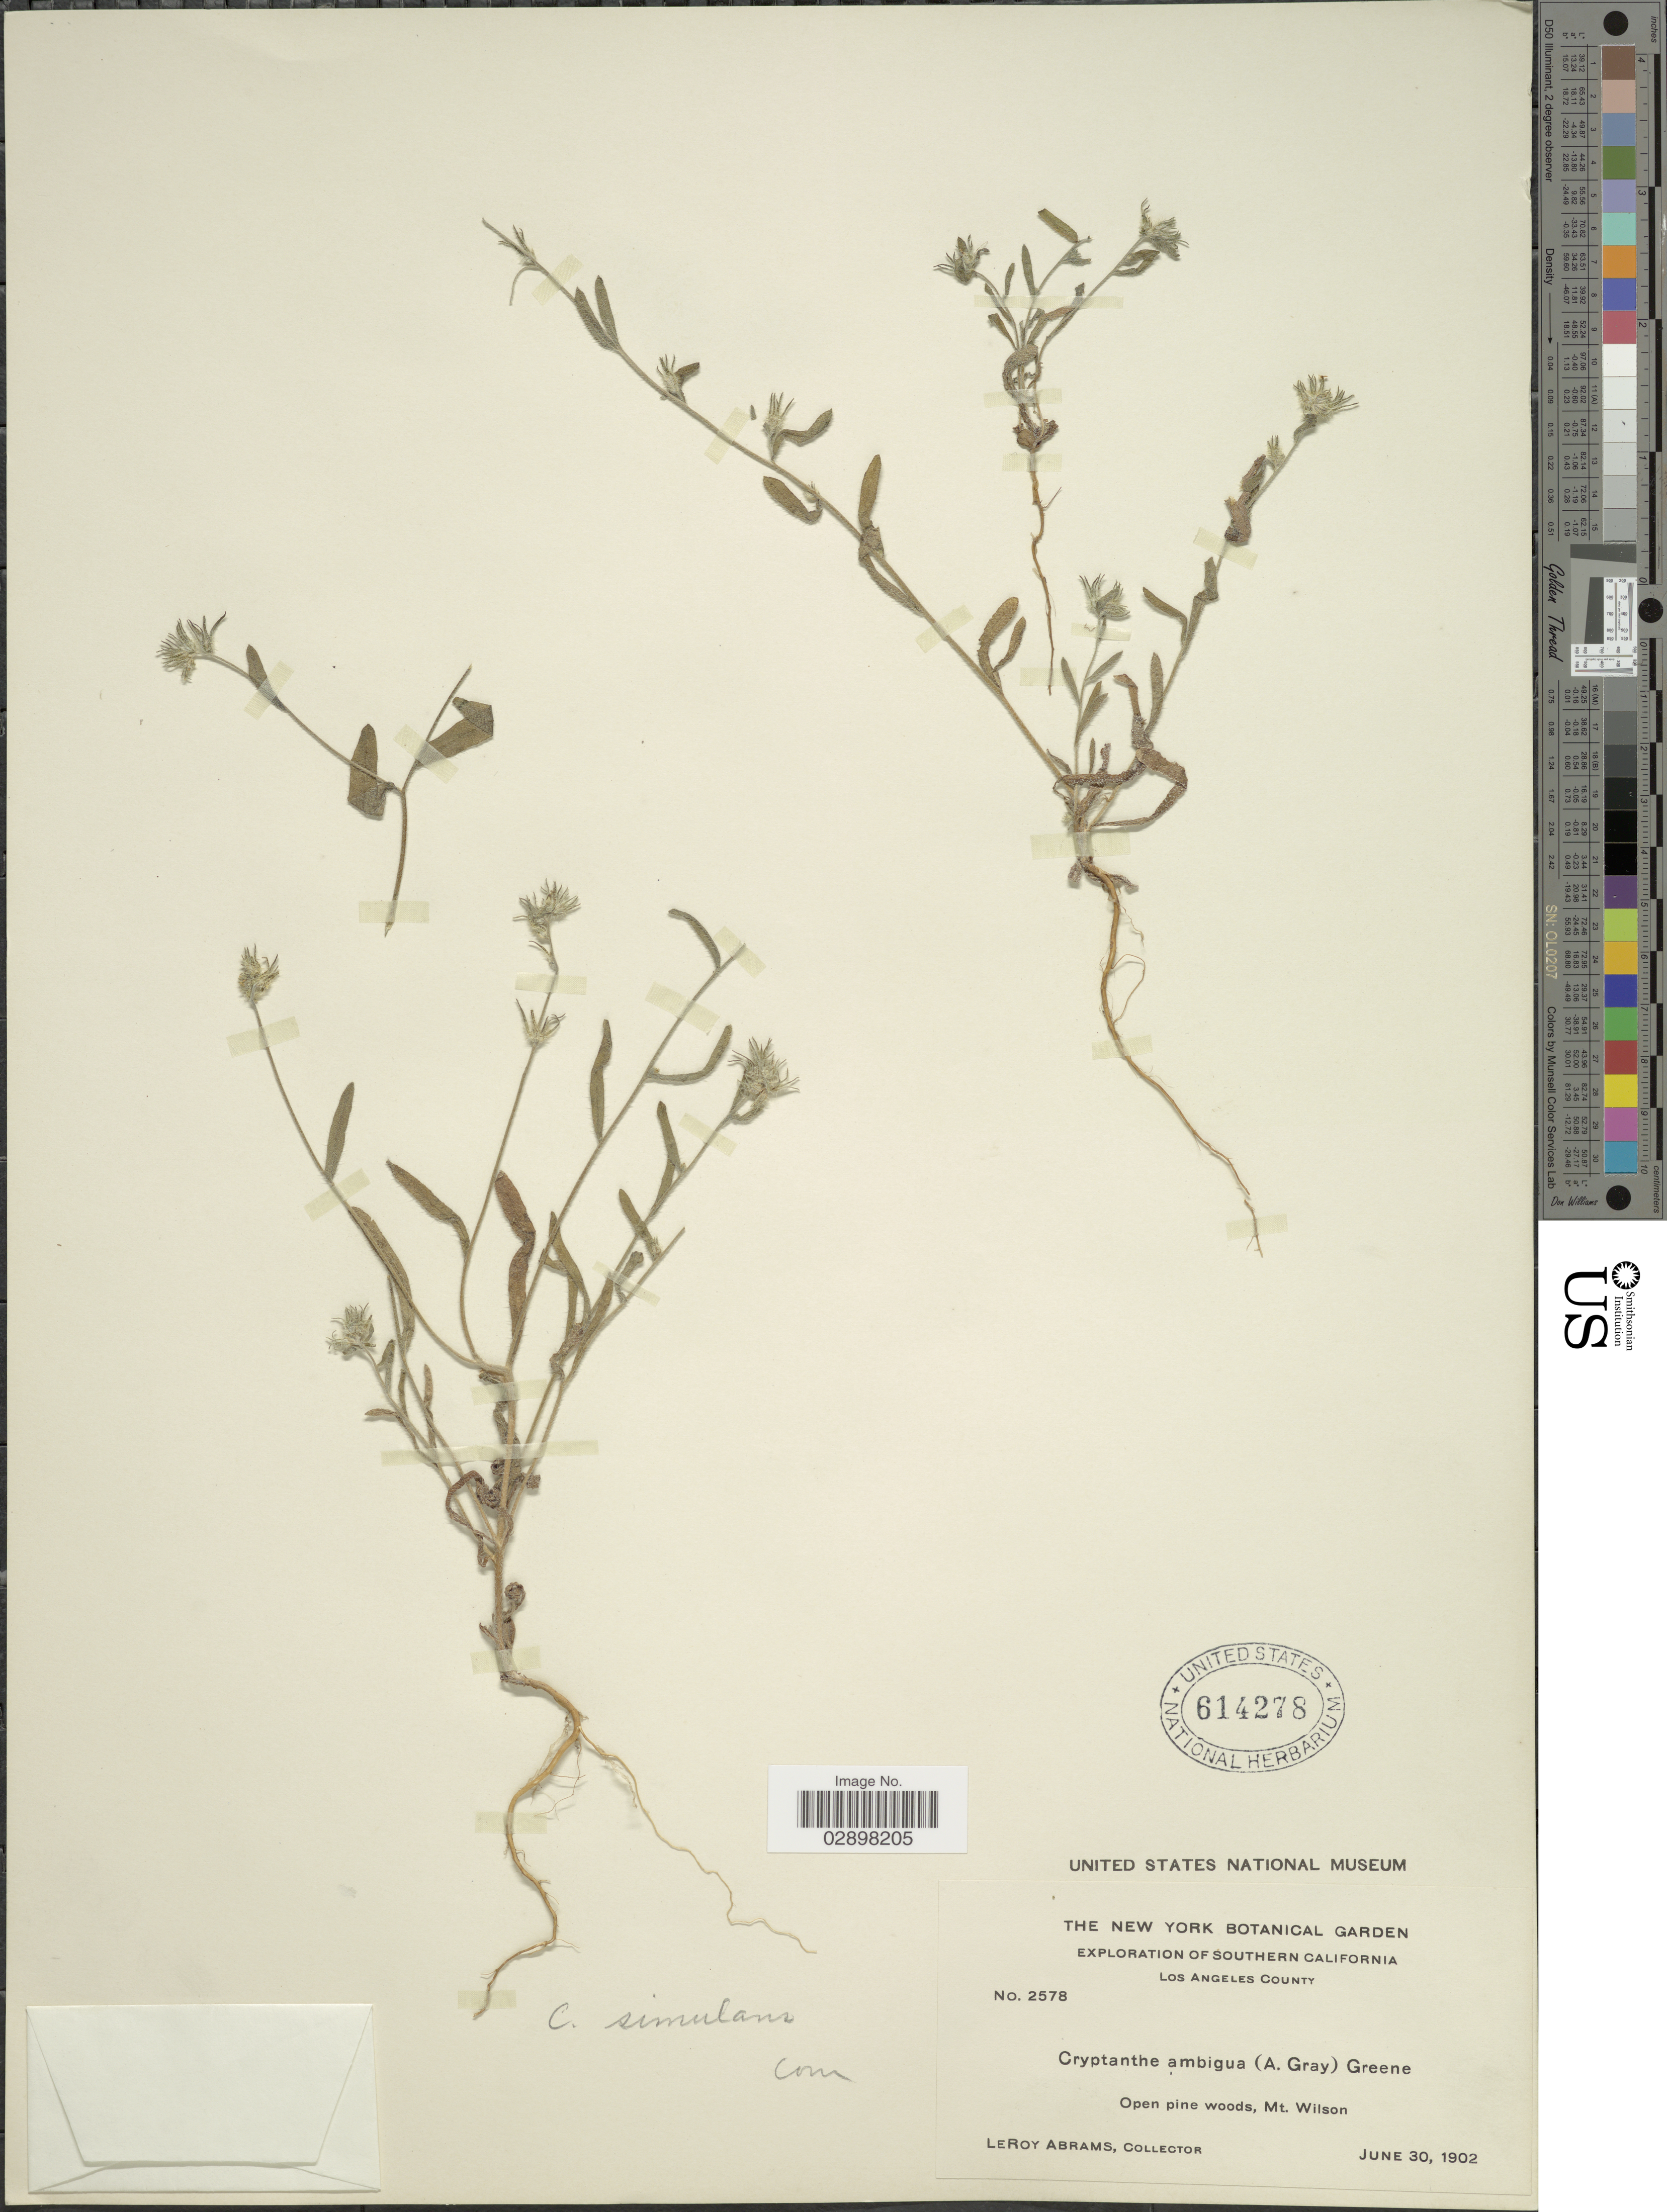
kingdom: Plantae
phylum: Tracheophyta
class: Magnoliopsida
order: Boraginales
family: Boraginaceae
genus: Cryptantha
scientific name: Cryptantha simulans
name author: Greene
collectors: L. Abrams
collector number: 2578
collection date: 1902-06-30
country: United States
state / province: California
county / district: Los Angeles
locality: Southern California, Los Angeles County, Mt. Wilson.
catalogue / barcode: US 614278